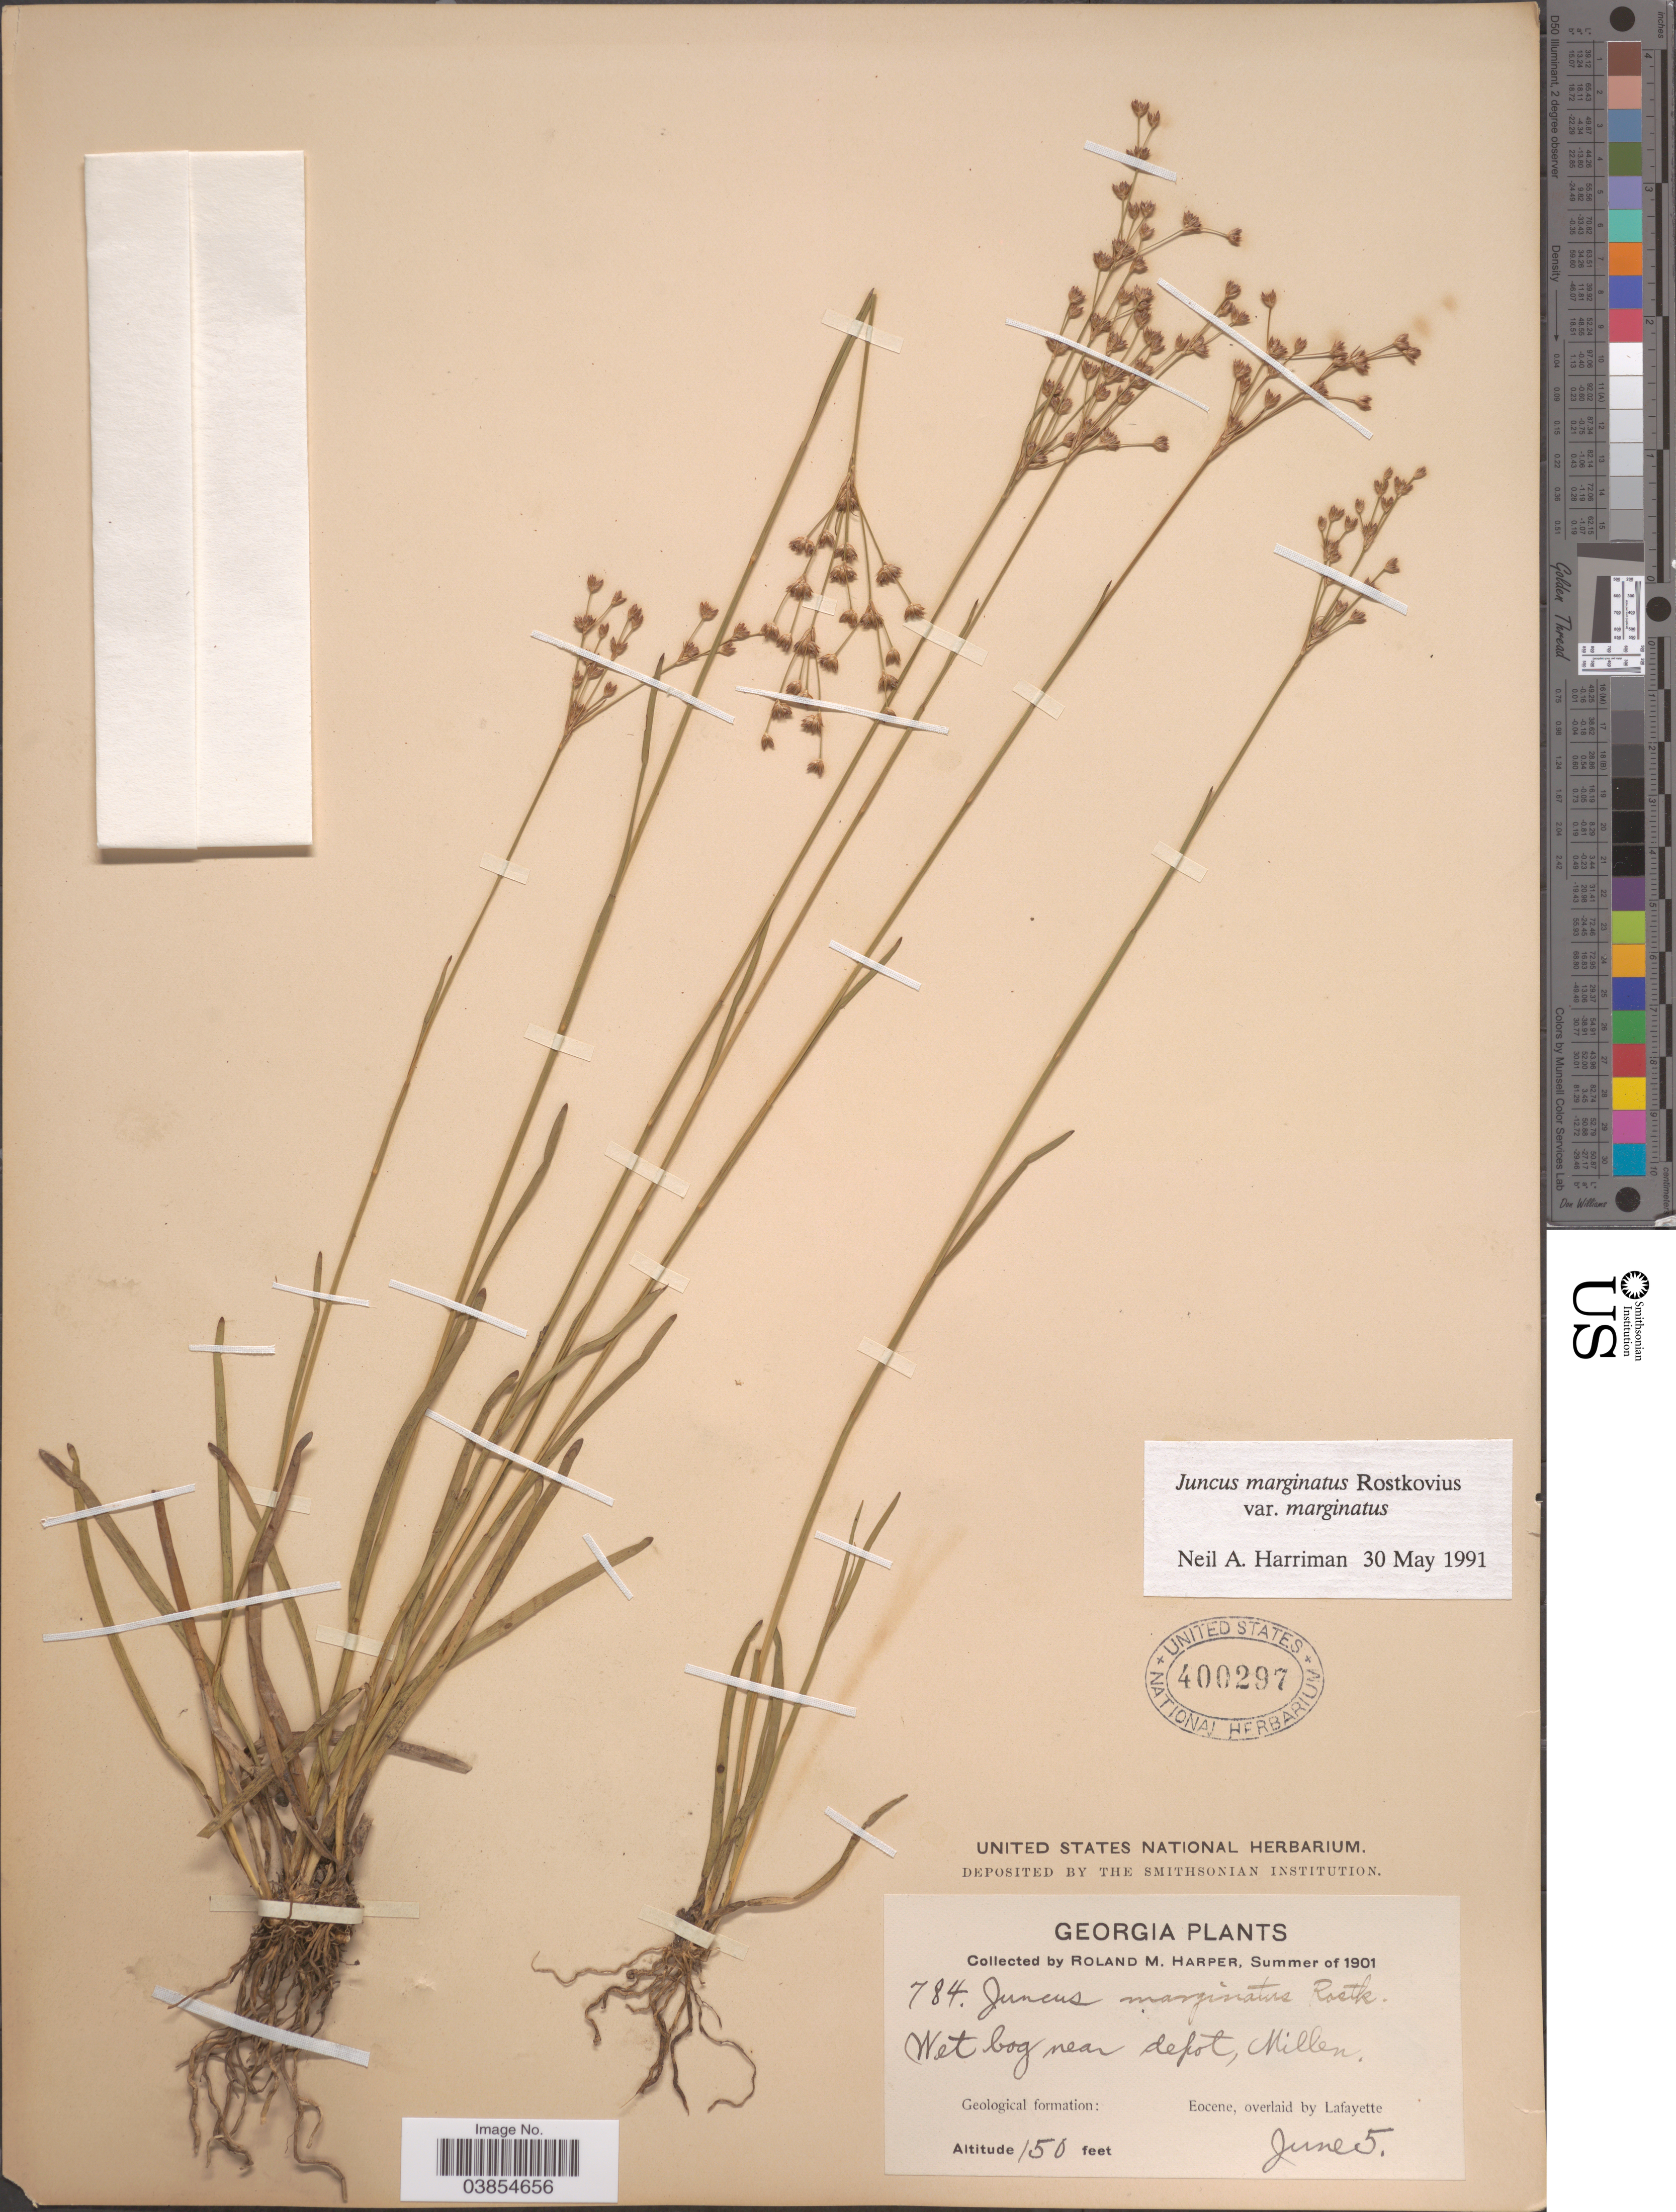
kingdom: Plantae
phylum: Tracheophyta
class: Liliopsida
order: Poales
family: Juncaceae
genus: Juncus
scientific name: Juncus marginatus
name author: Rostk.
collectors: R. M. Harper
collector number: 784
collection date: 1901-06-05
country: United States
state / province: Georgia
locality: Wet bog near depot, Millen. Geological formation: Eocene, overlaid by Lafayette.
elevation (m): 46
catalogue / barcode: US 400297